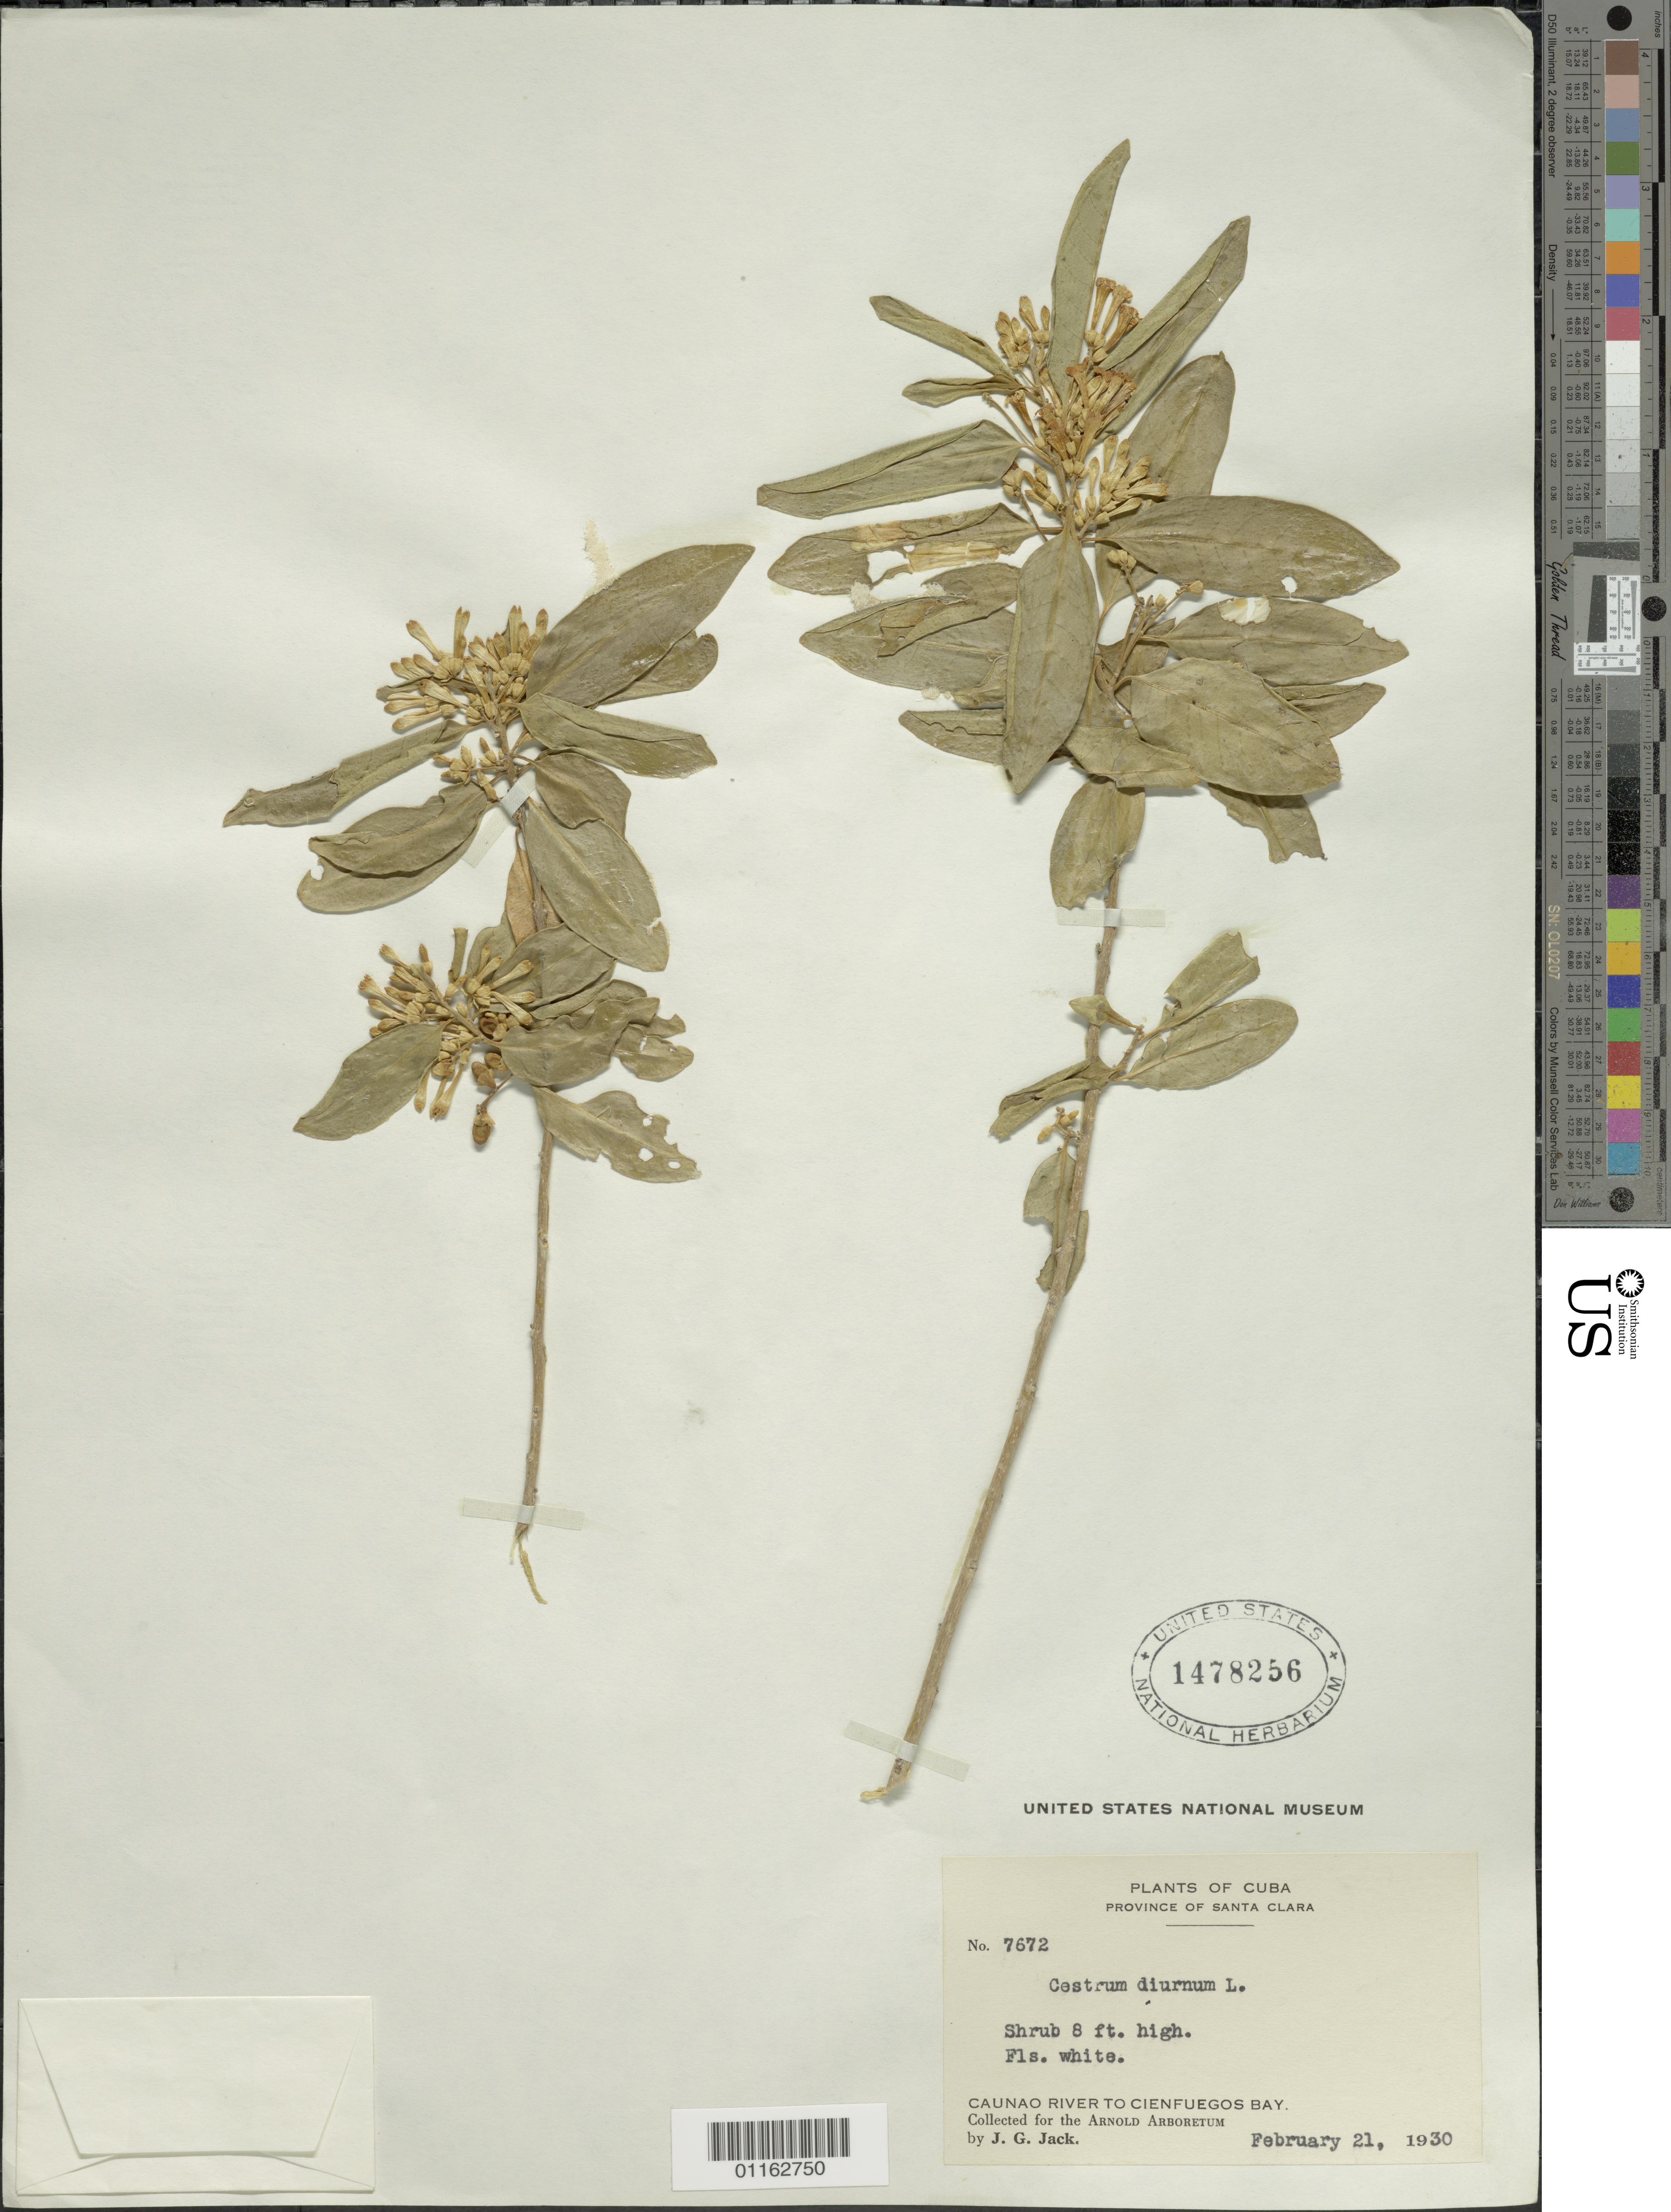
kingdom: Plantae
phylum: Tracheophyta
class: Magnoliopsida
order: Solanales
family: Solanaceae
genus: Cestrum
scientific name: Cestrum diurnum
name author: L.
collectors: J. G. Jack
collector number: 7672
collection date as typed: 21 Feb 1930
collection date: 1930-02-21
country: Cuba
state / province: Villa Clara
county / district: Santa Clara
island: Cuba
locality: Caunao River to Cienfuego Bay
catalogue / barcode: US 1478256